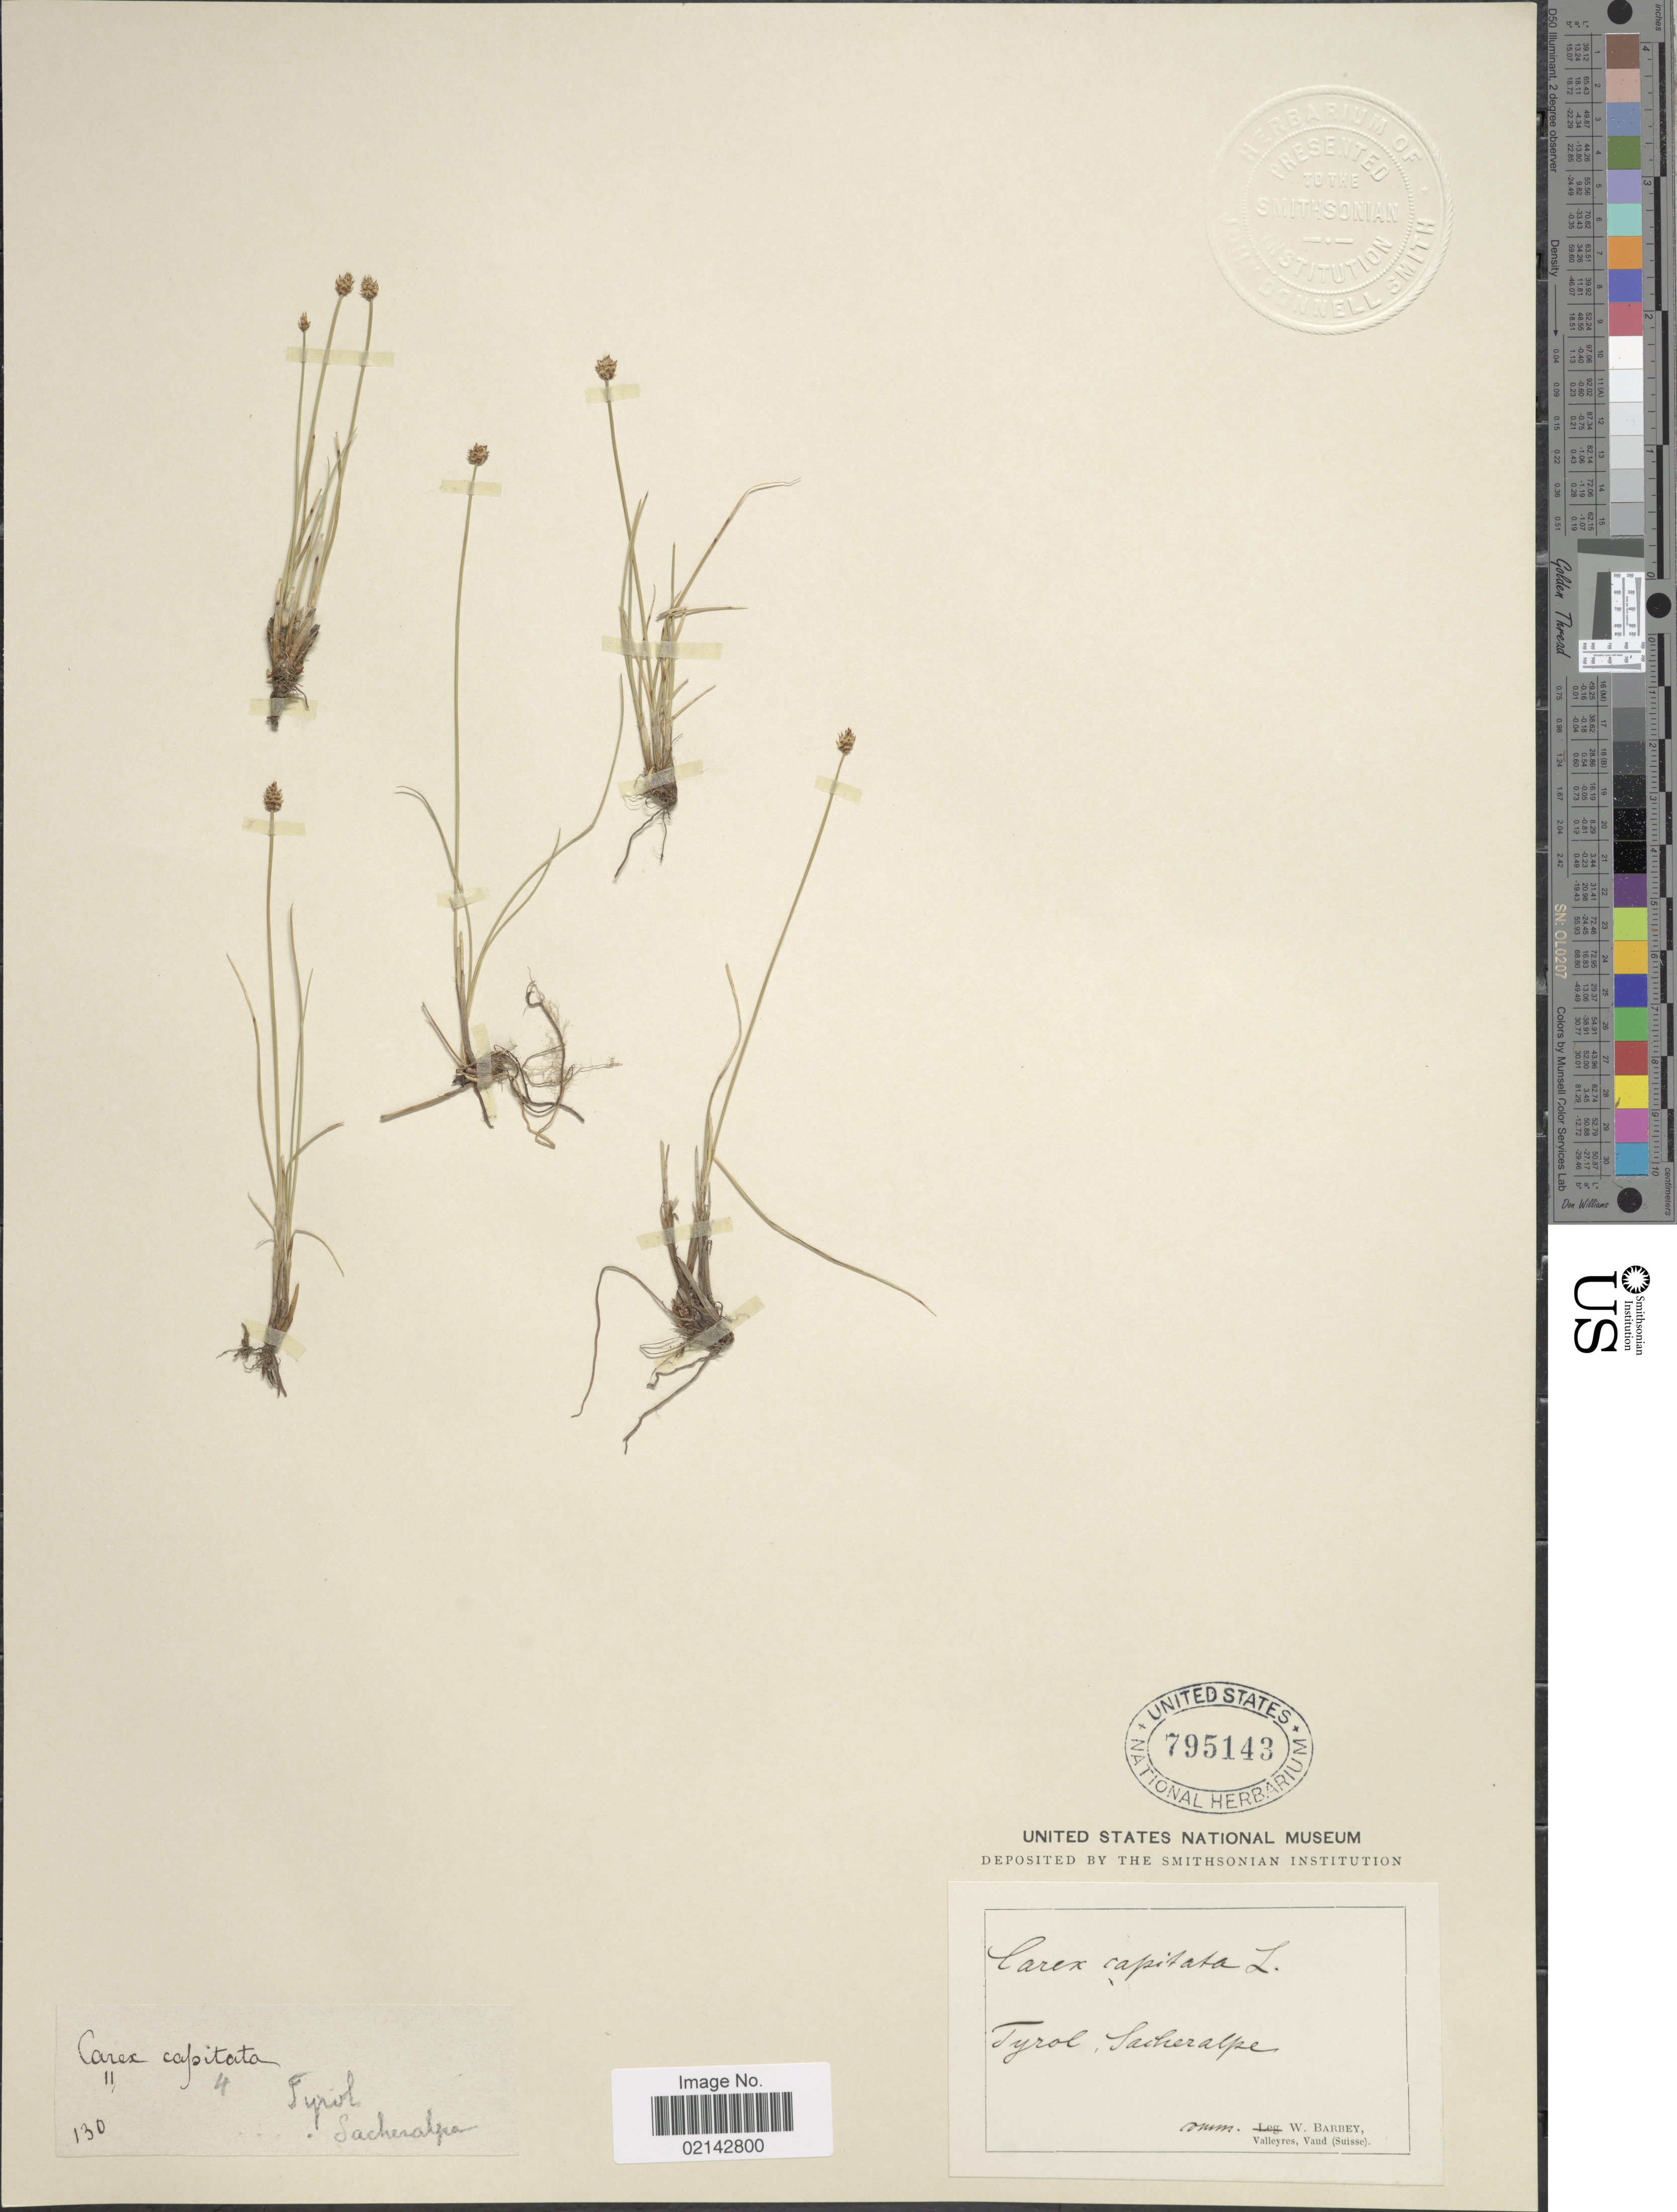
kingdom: Plantae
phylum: Tracheophyta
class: Liliopsida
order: Poales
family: Cyperaceae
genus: Carex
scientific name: Carex capitata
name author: L.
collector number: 130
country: Austria / Italy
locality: Tyrol, Sacheralpe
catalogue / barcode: US 795143